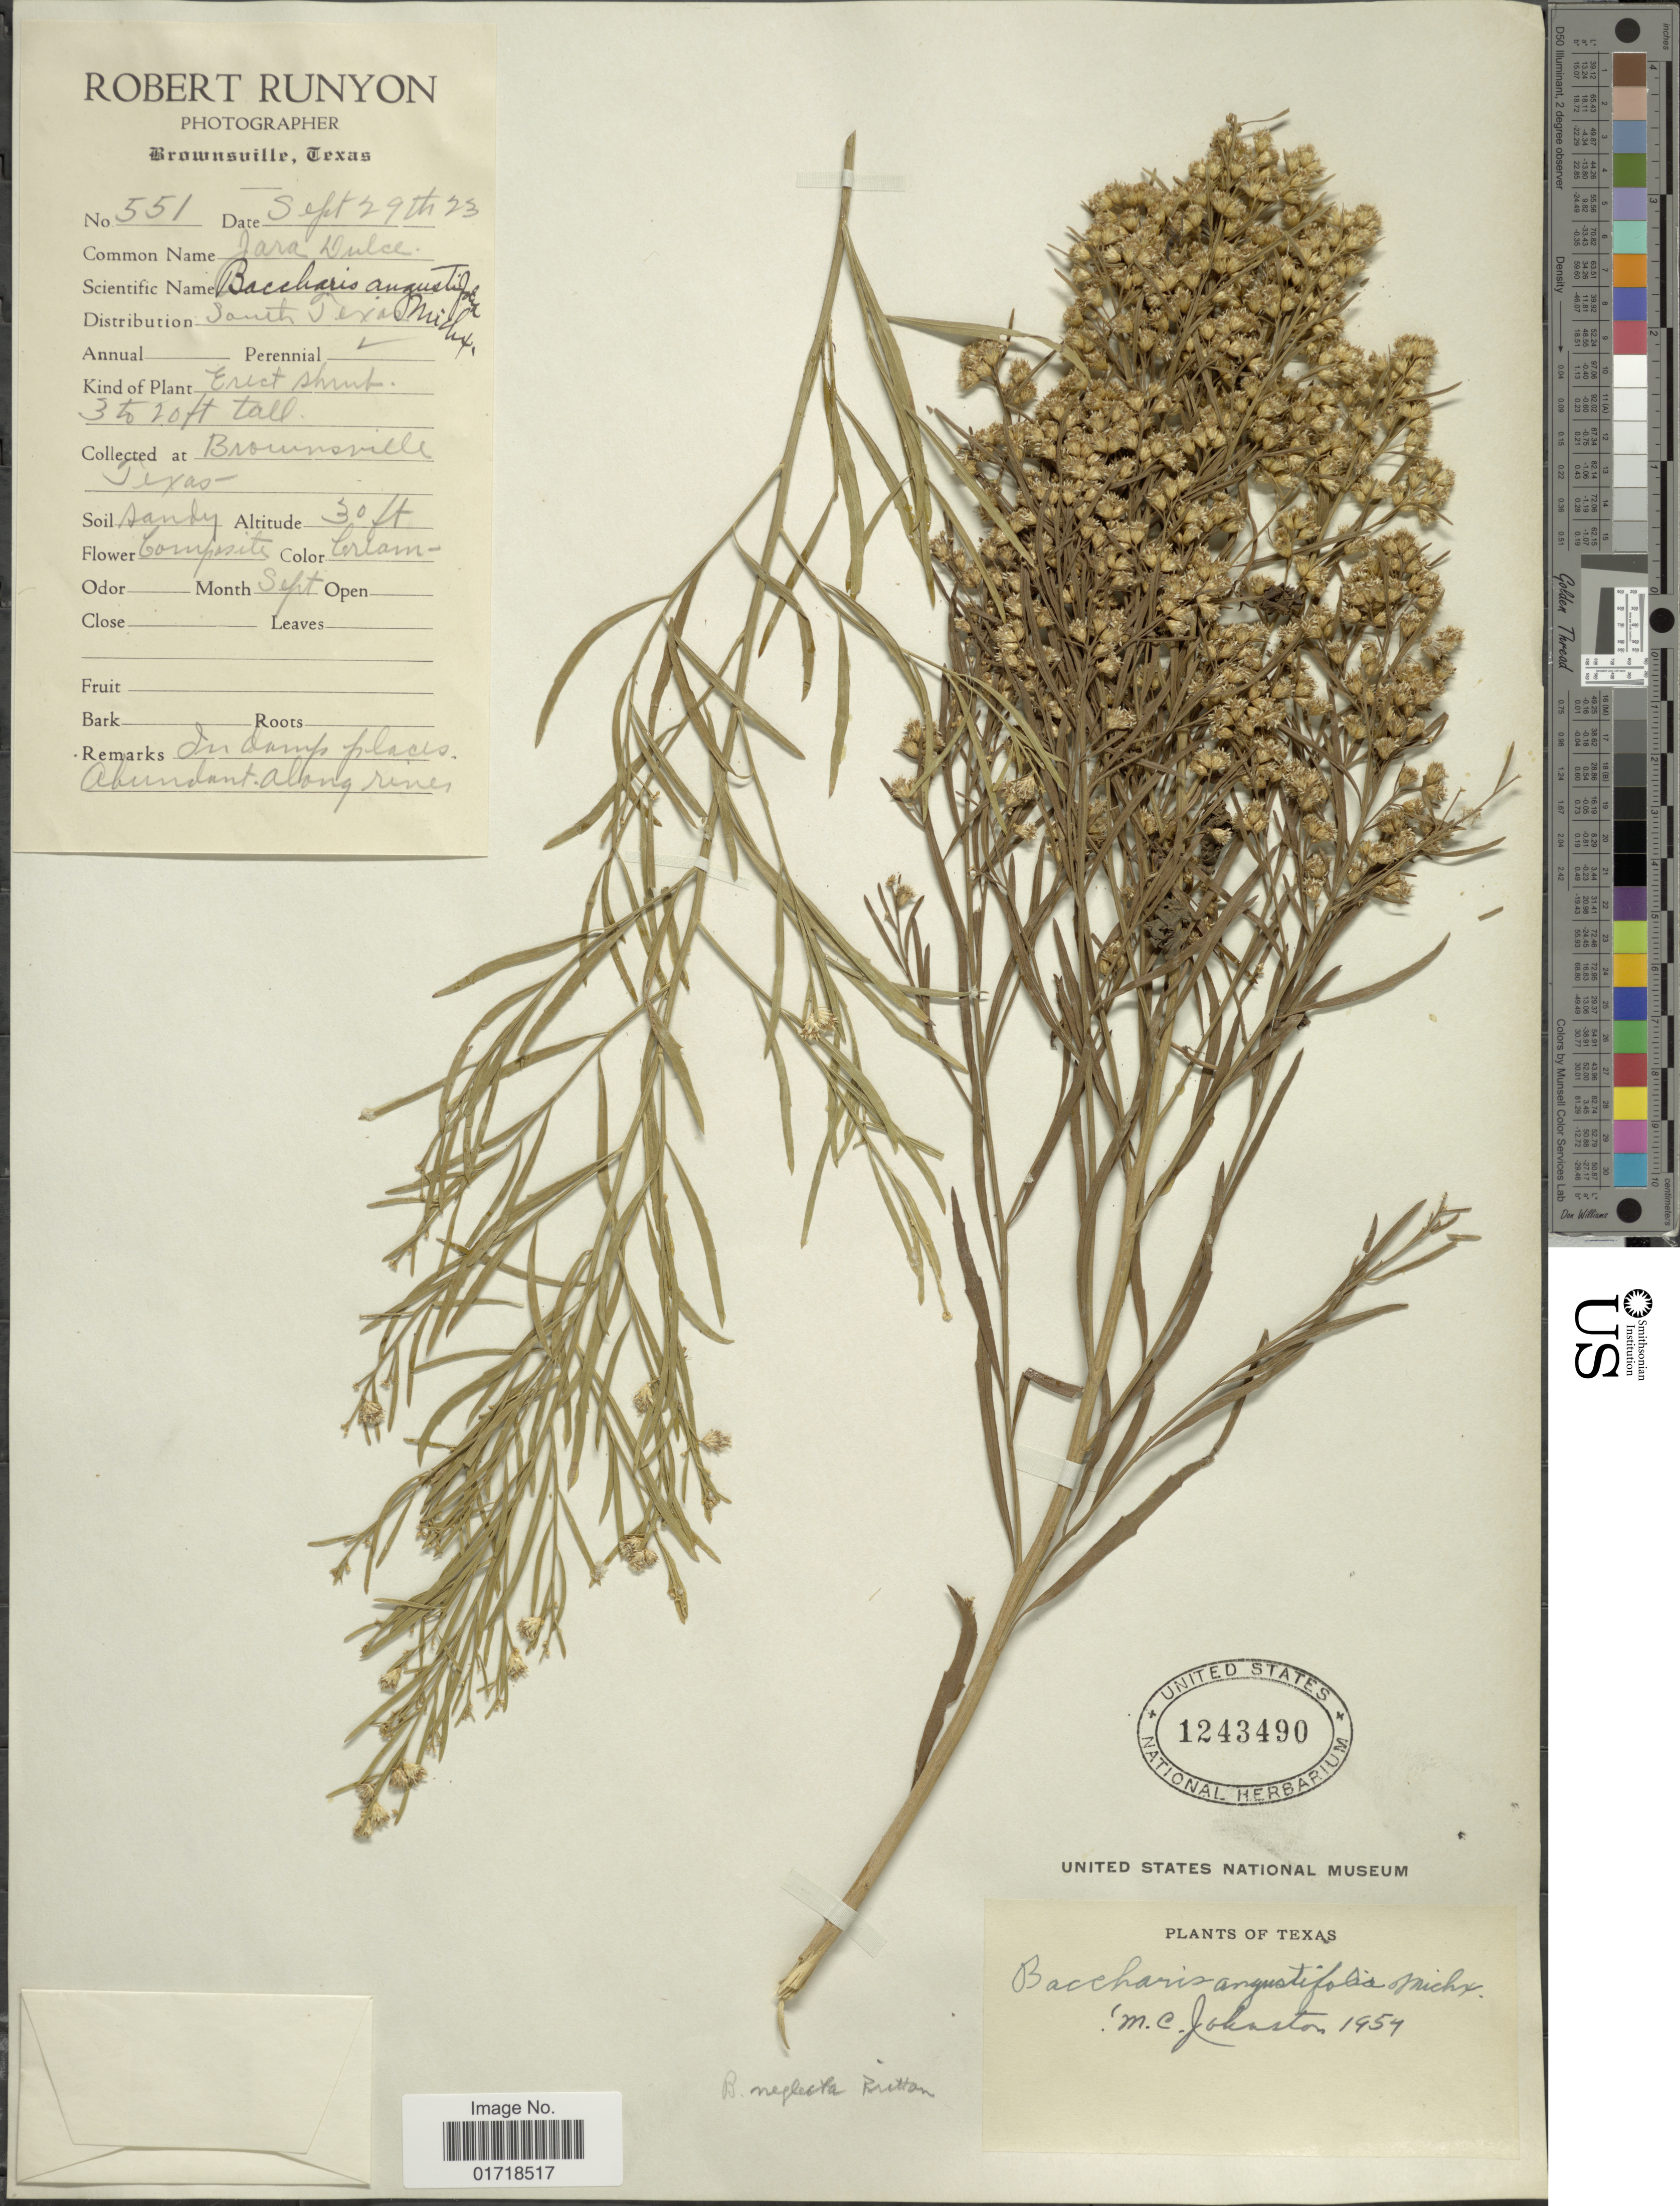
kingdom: Plantae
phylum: Tracheophyta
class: Magnoliopsida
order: Asterales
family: Asteraceae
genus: Baccharis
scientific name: Baccharis angustifolia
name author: Michx.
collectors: R. Runyon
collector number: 551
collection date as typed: Transcribed d/m/y: 29/9/23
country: United States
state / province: Texas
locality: Brownsville, Texas.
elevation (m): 9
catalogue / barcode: US 1243490